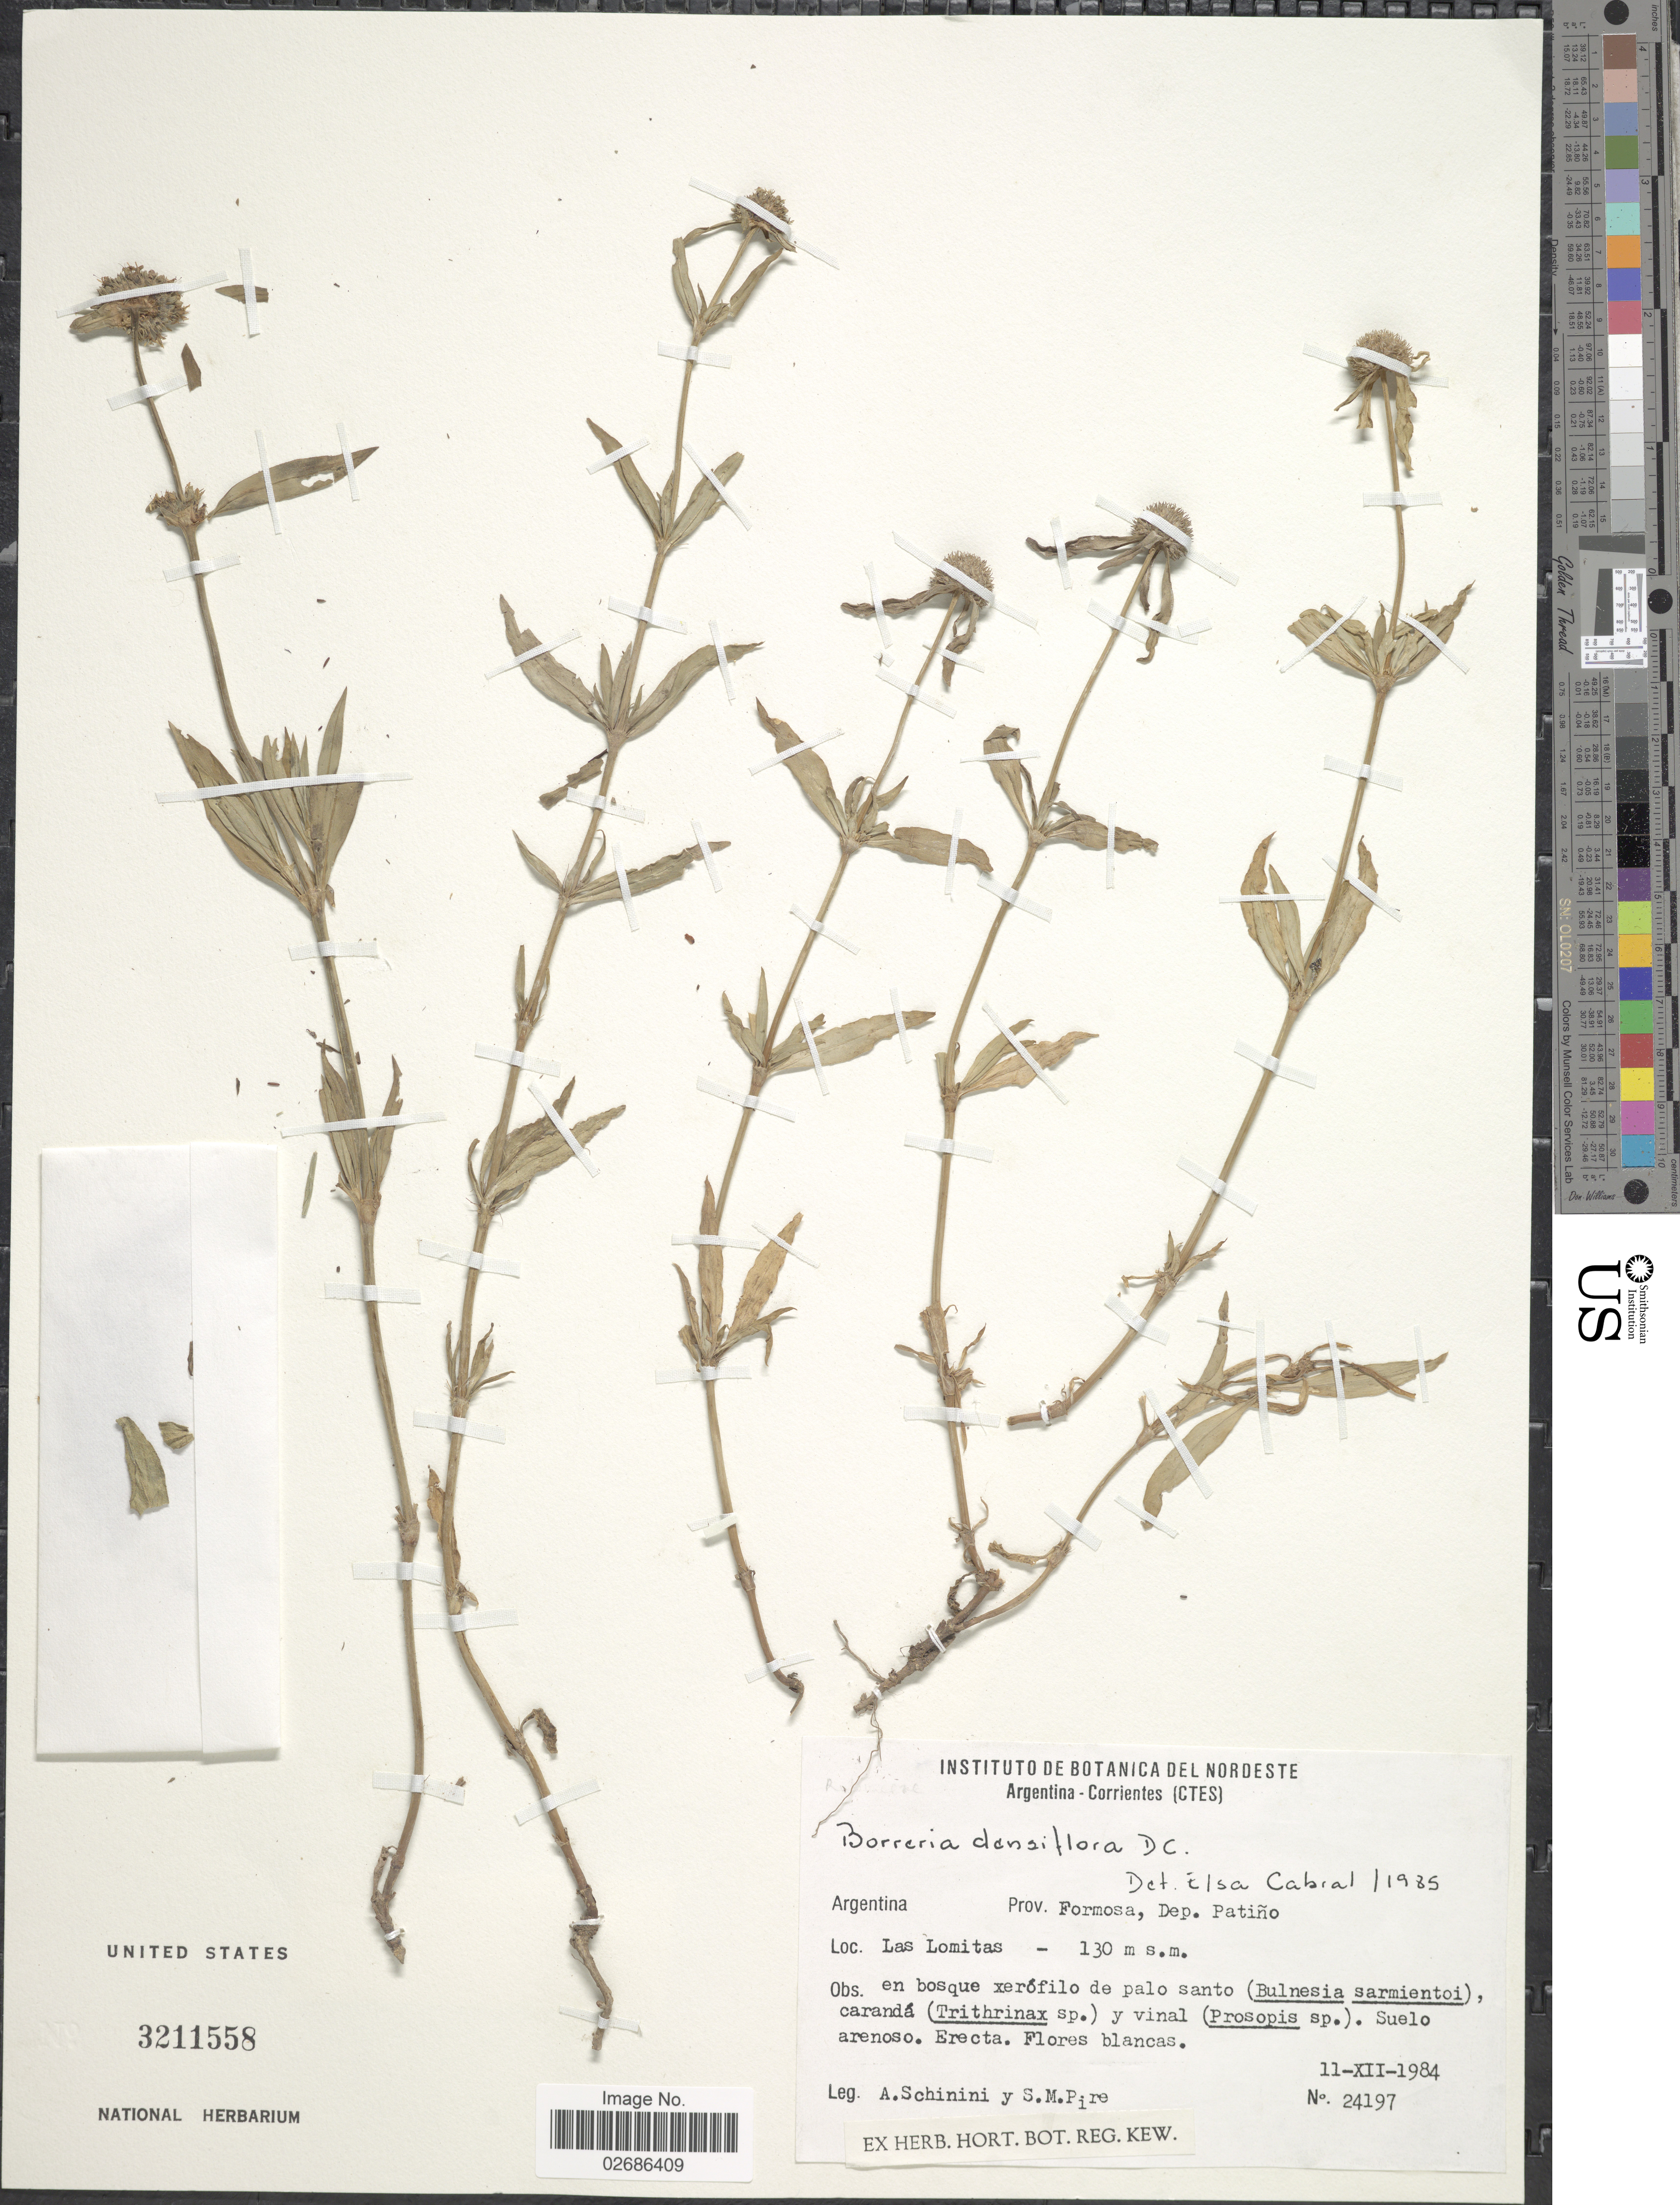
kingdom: Plantae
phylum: Tracheophyta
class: Magnoliopsida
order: Gentianales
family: Rubiaceae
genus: Borreria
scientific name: Borreria densiflora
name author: DC.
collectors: A. Schinini & S. Pire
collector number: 24197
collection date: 1984-12-11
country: Argentina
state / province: Formosa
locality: Prov. Formosa, Dep. Patino, Las Lomitas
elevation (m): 130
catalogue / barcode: US 3211558